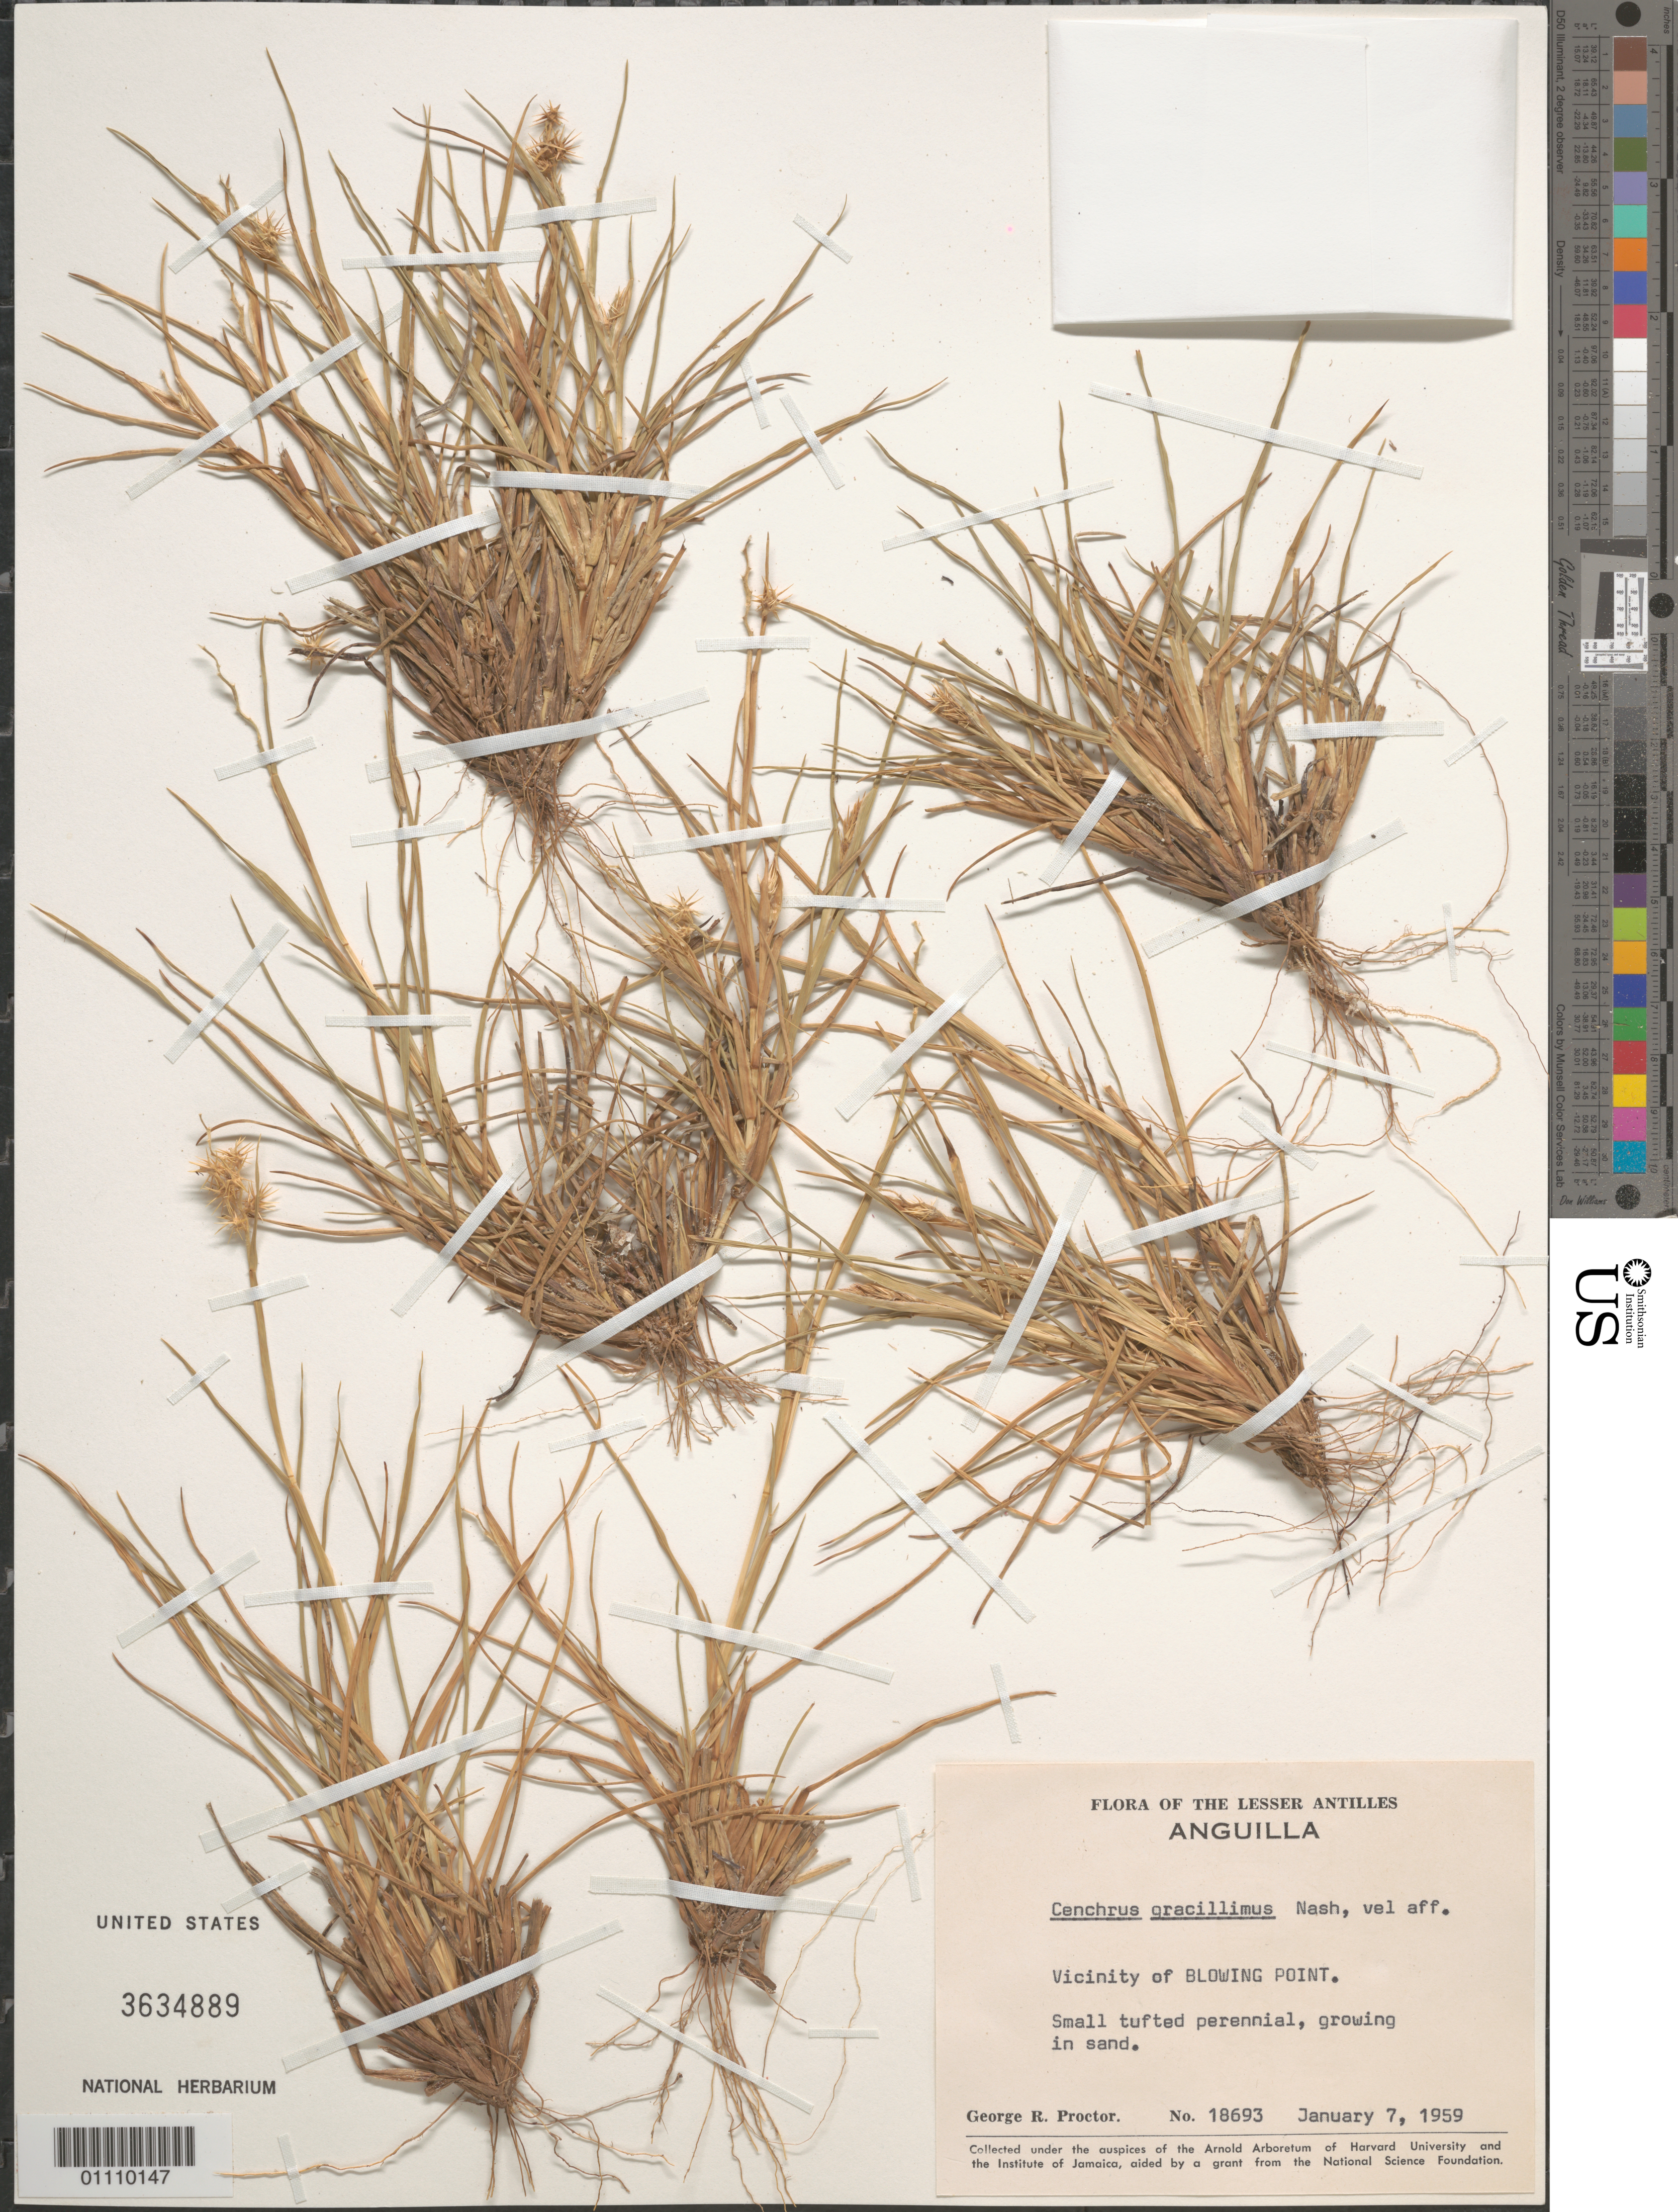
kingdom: Plantae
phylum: Tracheophyta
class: Liliopsida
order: Poales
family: Poaceae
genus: Cenchrus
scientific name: Cenchrus gracillimus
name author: Nash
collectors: G. R. Proctor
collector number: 18693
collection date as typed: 07 Jan 1959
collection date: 1959-01-07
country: Anguilla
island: Anguilla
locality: Blowing Point, vicinity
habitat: Growing in sand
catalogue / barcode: US 3634889